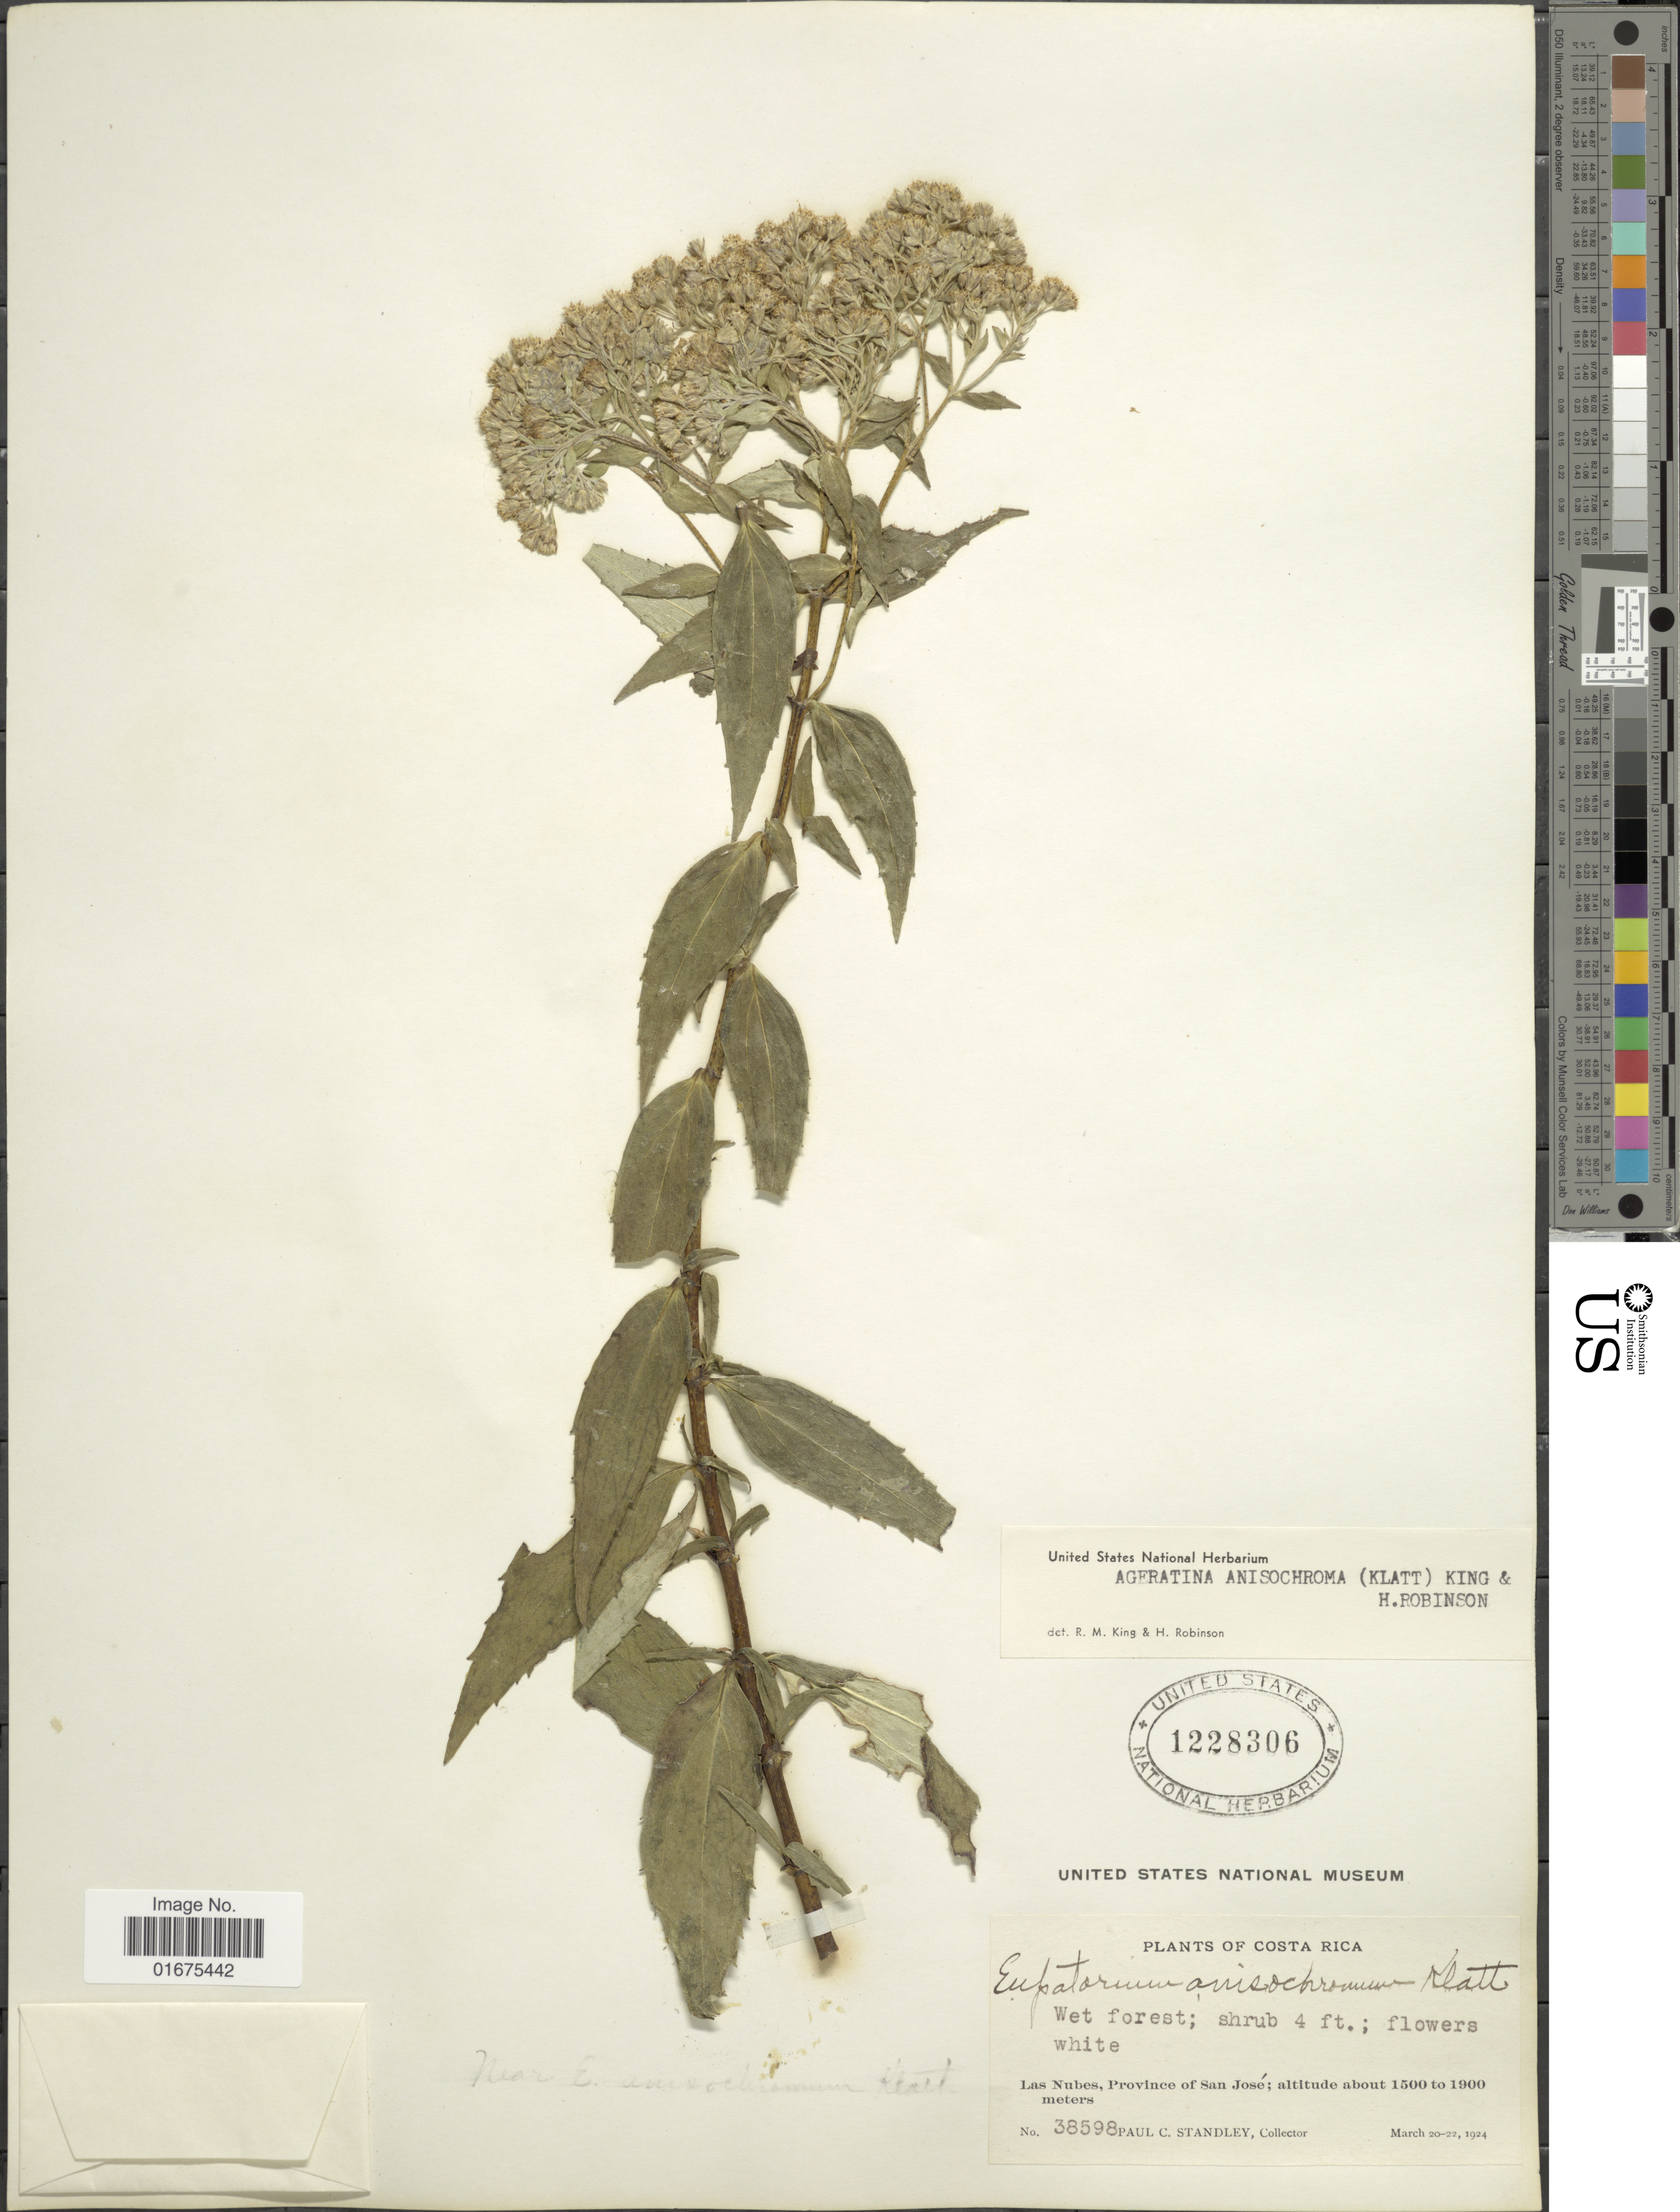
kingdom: Plantae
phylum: Tracheophyta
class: Magnoliopsida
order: Asterales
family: Asteraceae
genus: Ageratina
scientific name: Ageratina anisochroma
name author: (Klatt) R.M. King & H. Rob.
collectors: P. C. Standley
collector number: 38598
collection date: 1924-03-22/1924-03-23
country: Costa Rica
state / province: San José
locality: Las Nubes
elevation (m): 1500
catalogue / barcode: US 1228306